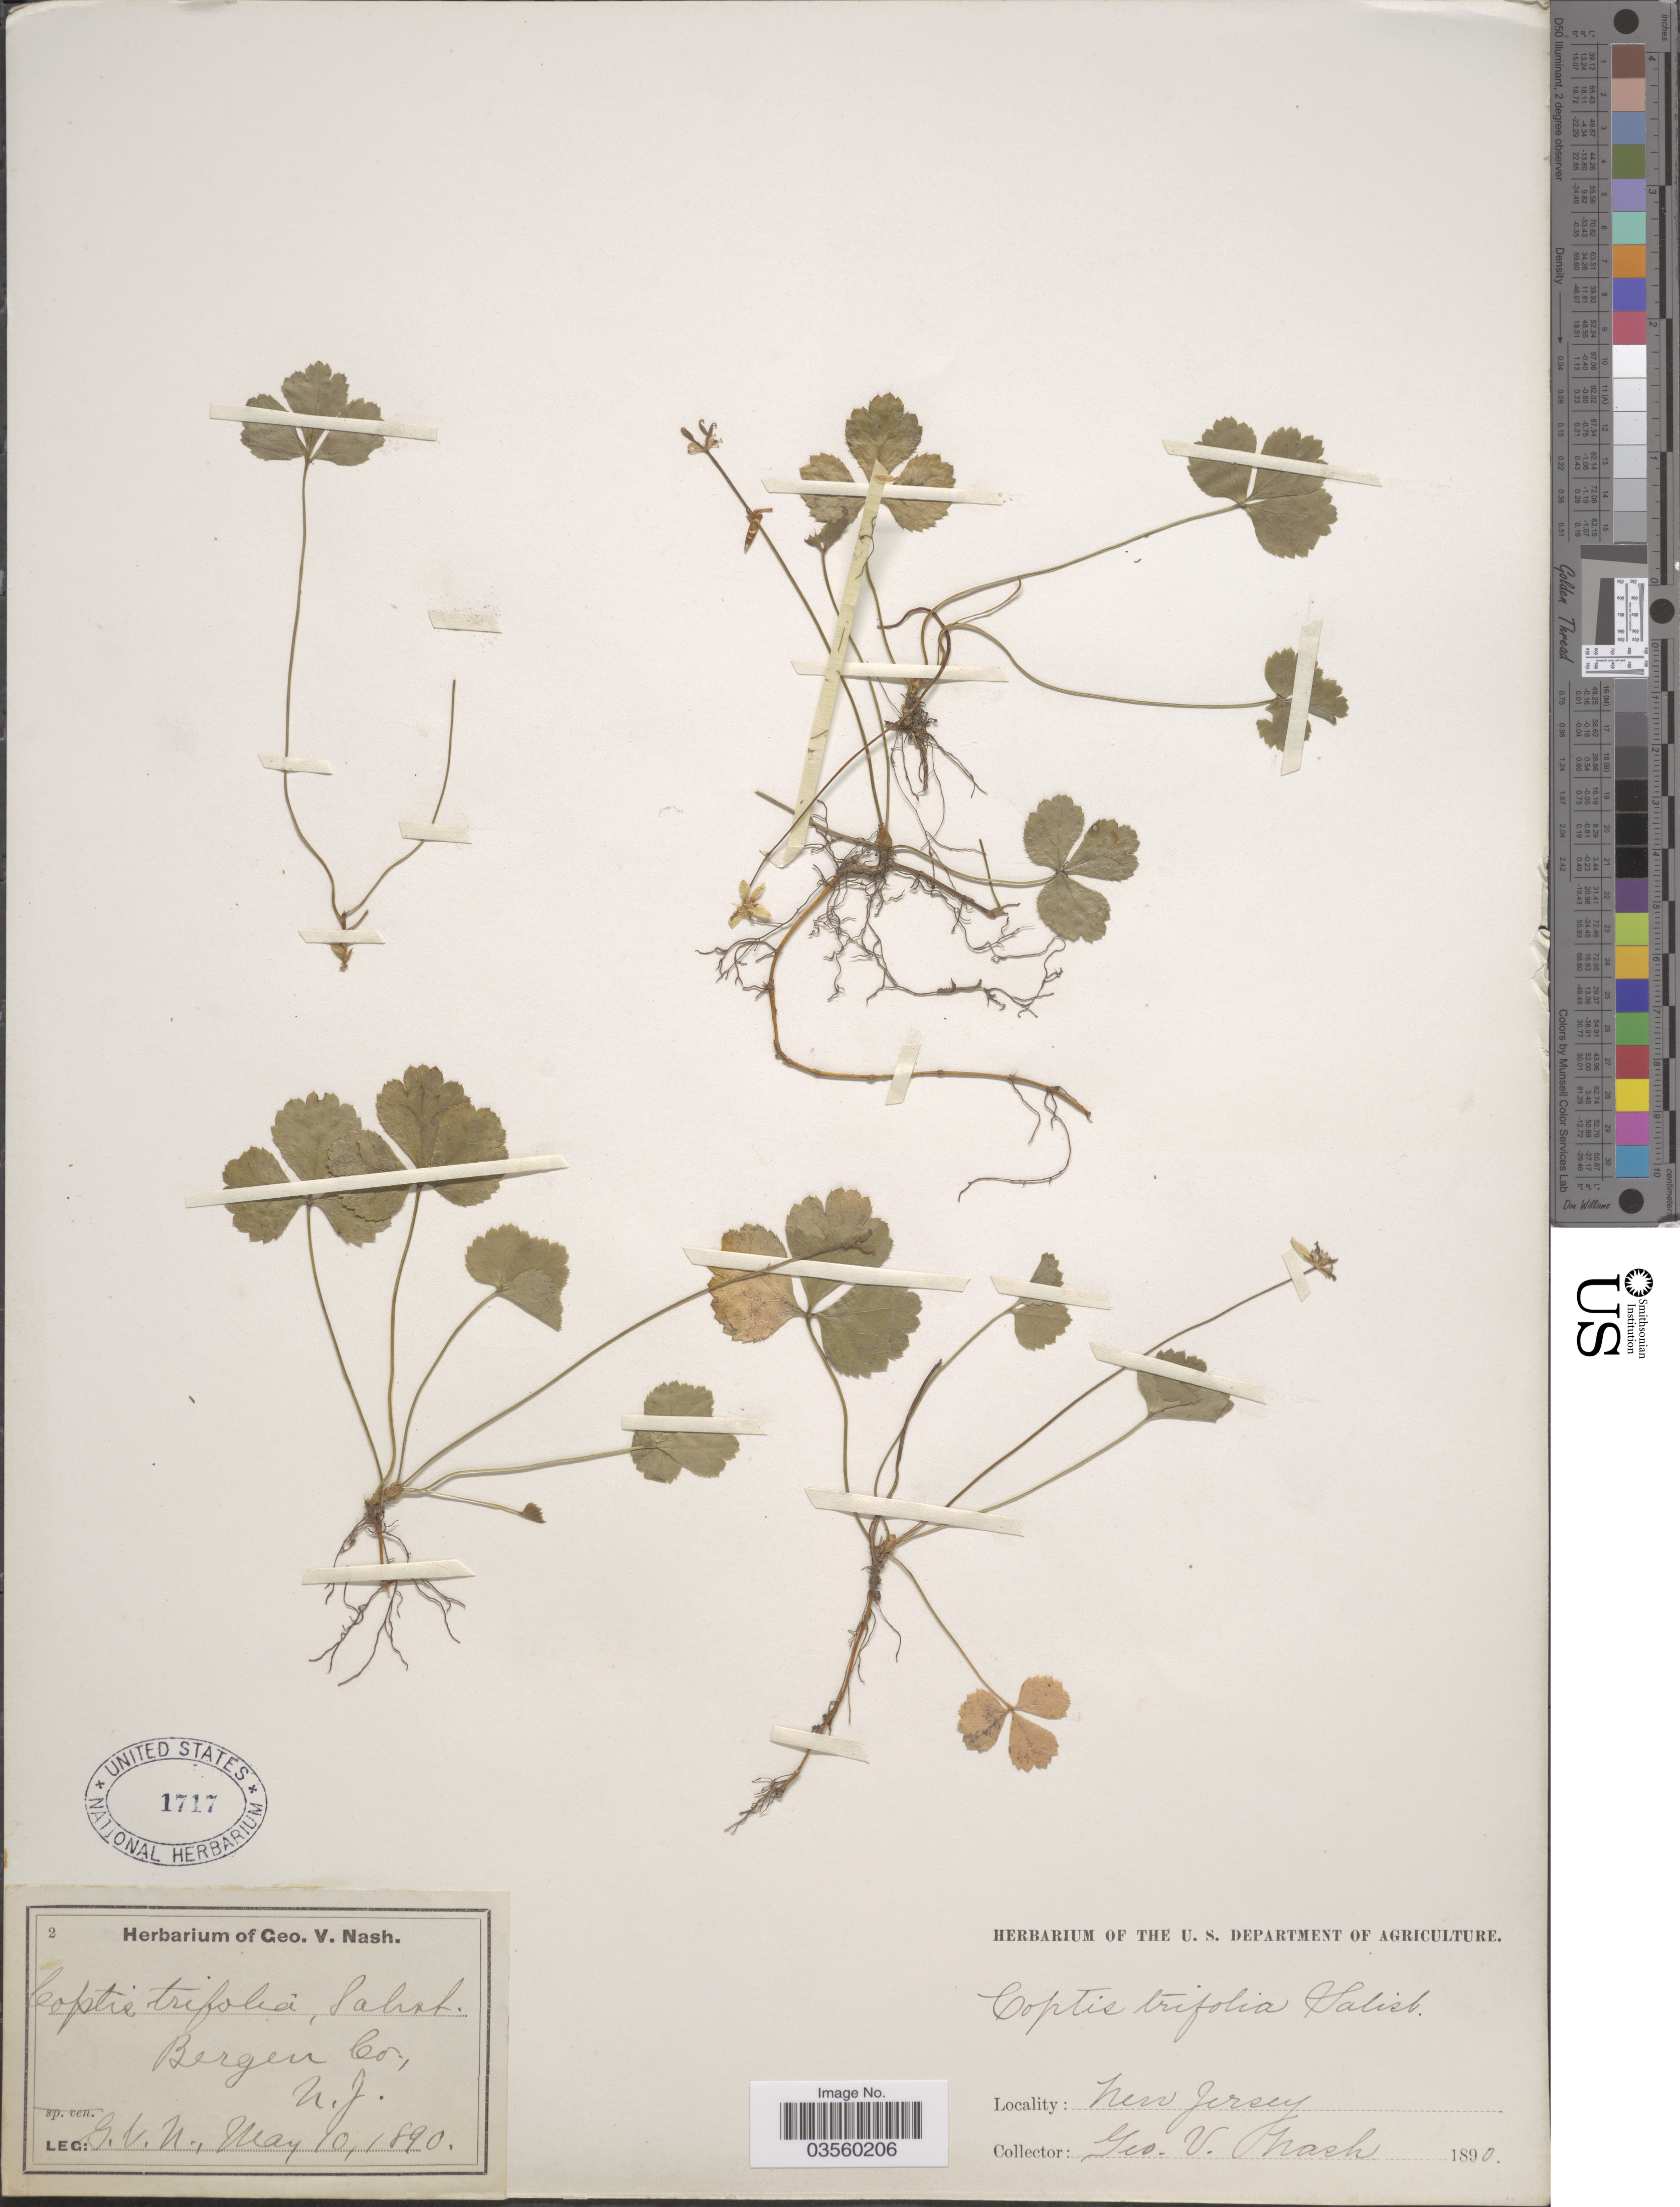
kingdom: Plantae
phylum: Tracheophyta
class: Magnoliopsida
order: Ranunculales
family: Ranunculaceae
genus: Coptis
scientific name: Coptis trifolia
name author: (L.) Salisb.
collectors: G. V. Nash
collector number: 2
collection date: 1890-05-10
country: United States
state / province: New Jersey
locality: Bergen Co.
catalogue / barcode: US 1717